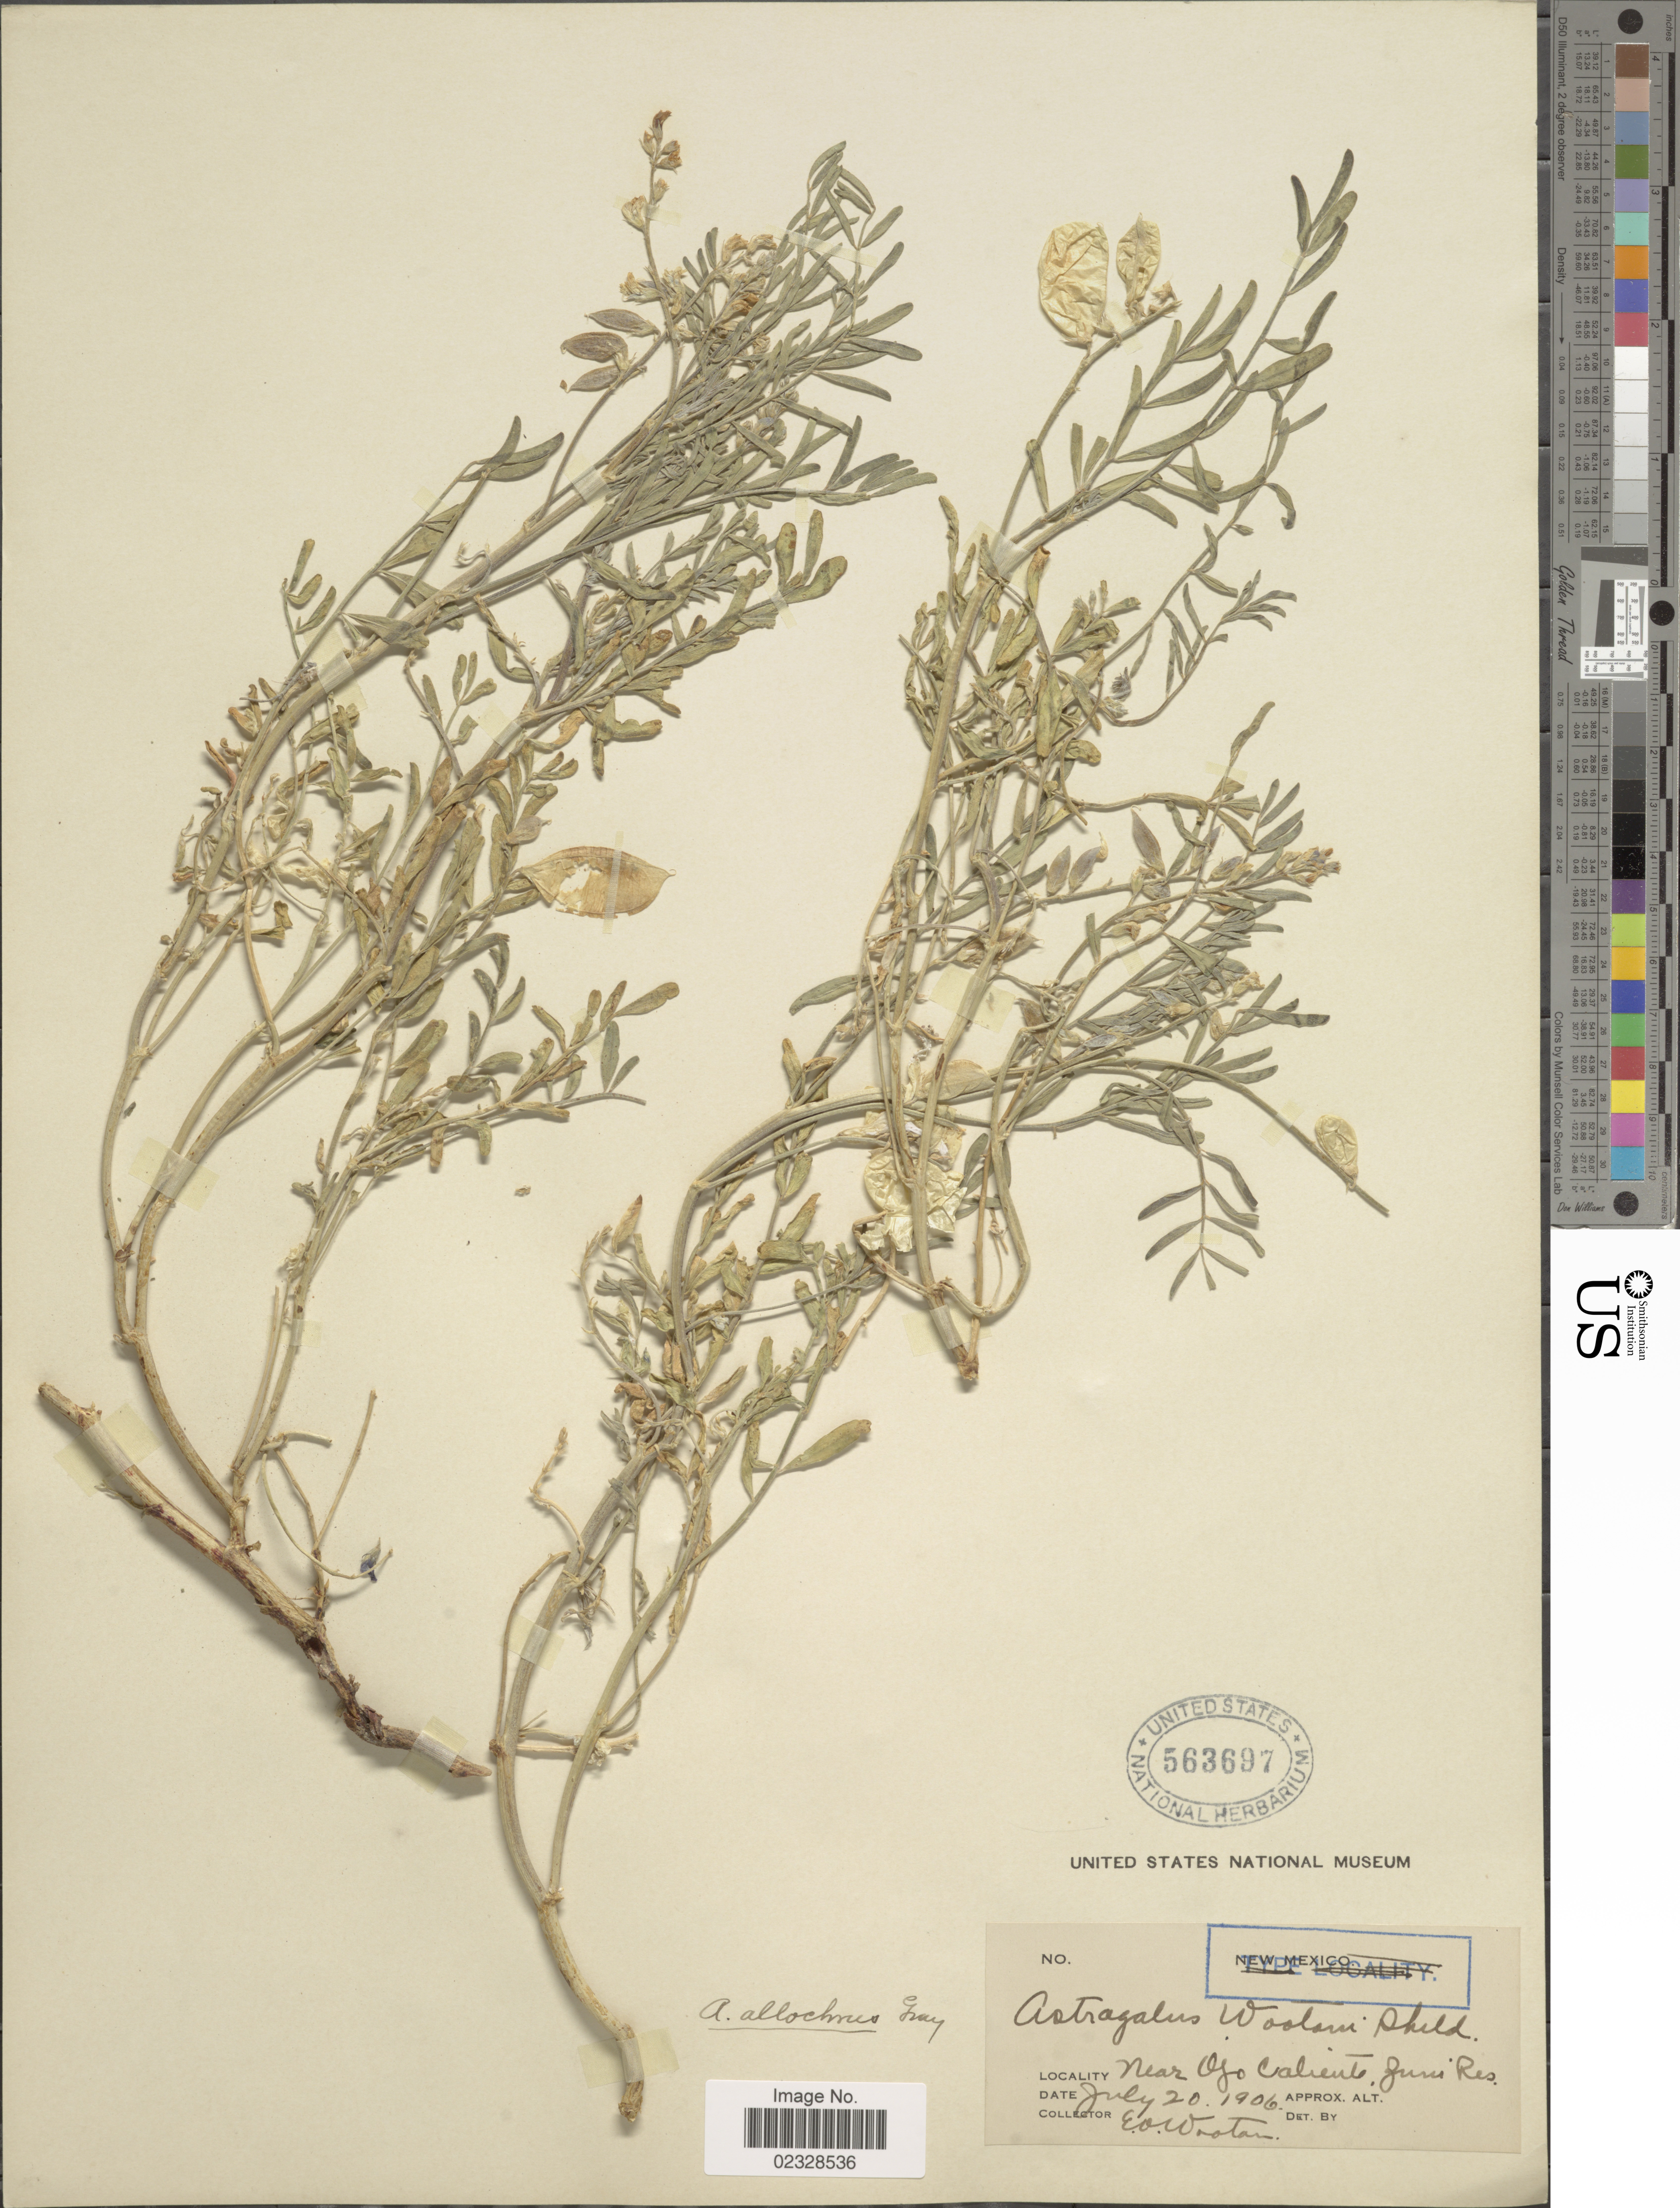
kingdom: Plantae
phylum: Tracheophyta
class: Magnoliopsida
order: Fabales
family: Fabaceae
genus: Astragalus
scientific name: Astragalus allochrous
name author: A. Gray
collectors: E. O. Wooton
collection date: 1906-07-20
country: United States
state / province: New Mexico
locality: Near Ojo Caliente, Zuni Res.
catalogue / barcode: US 563697